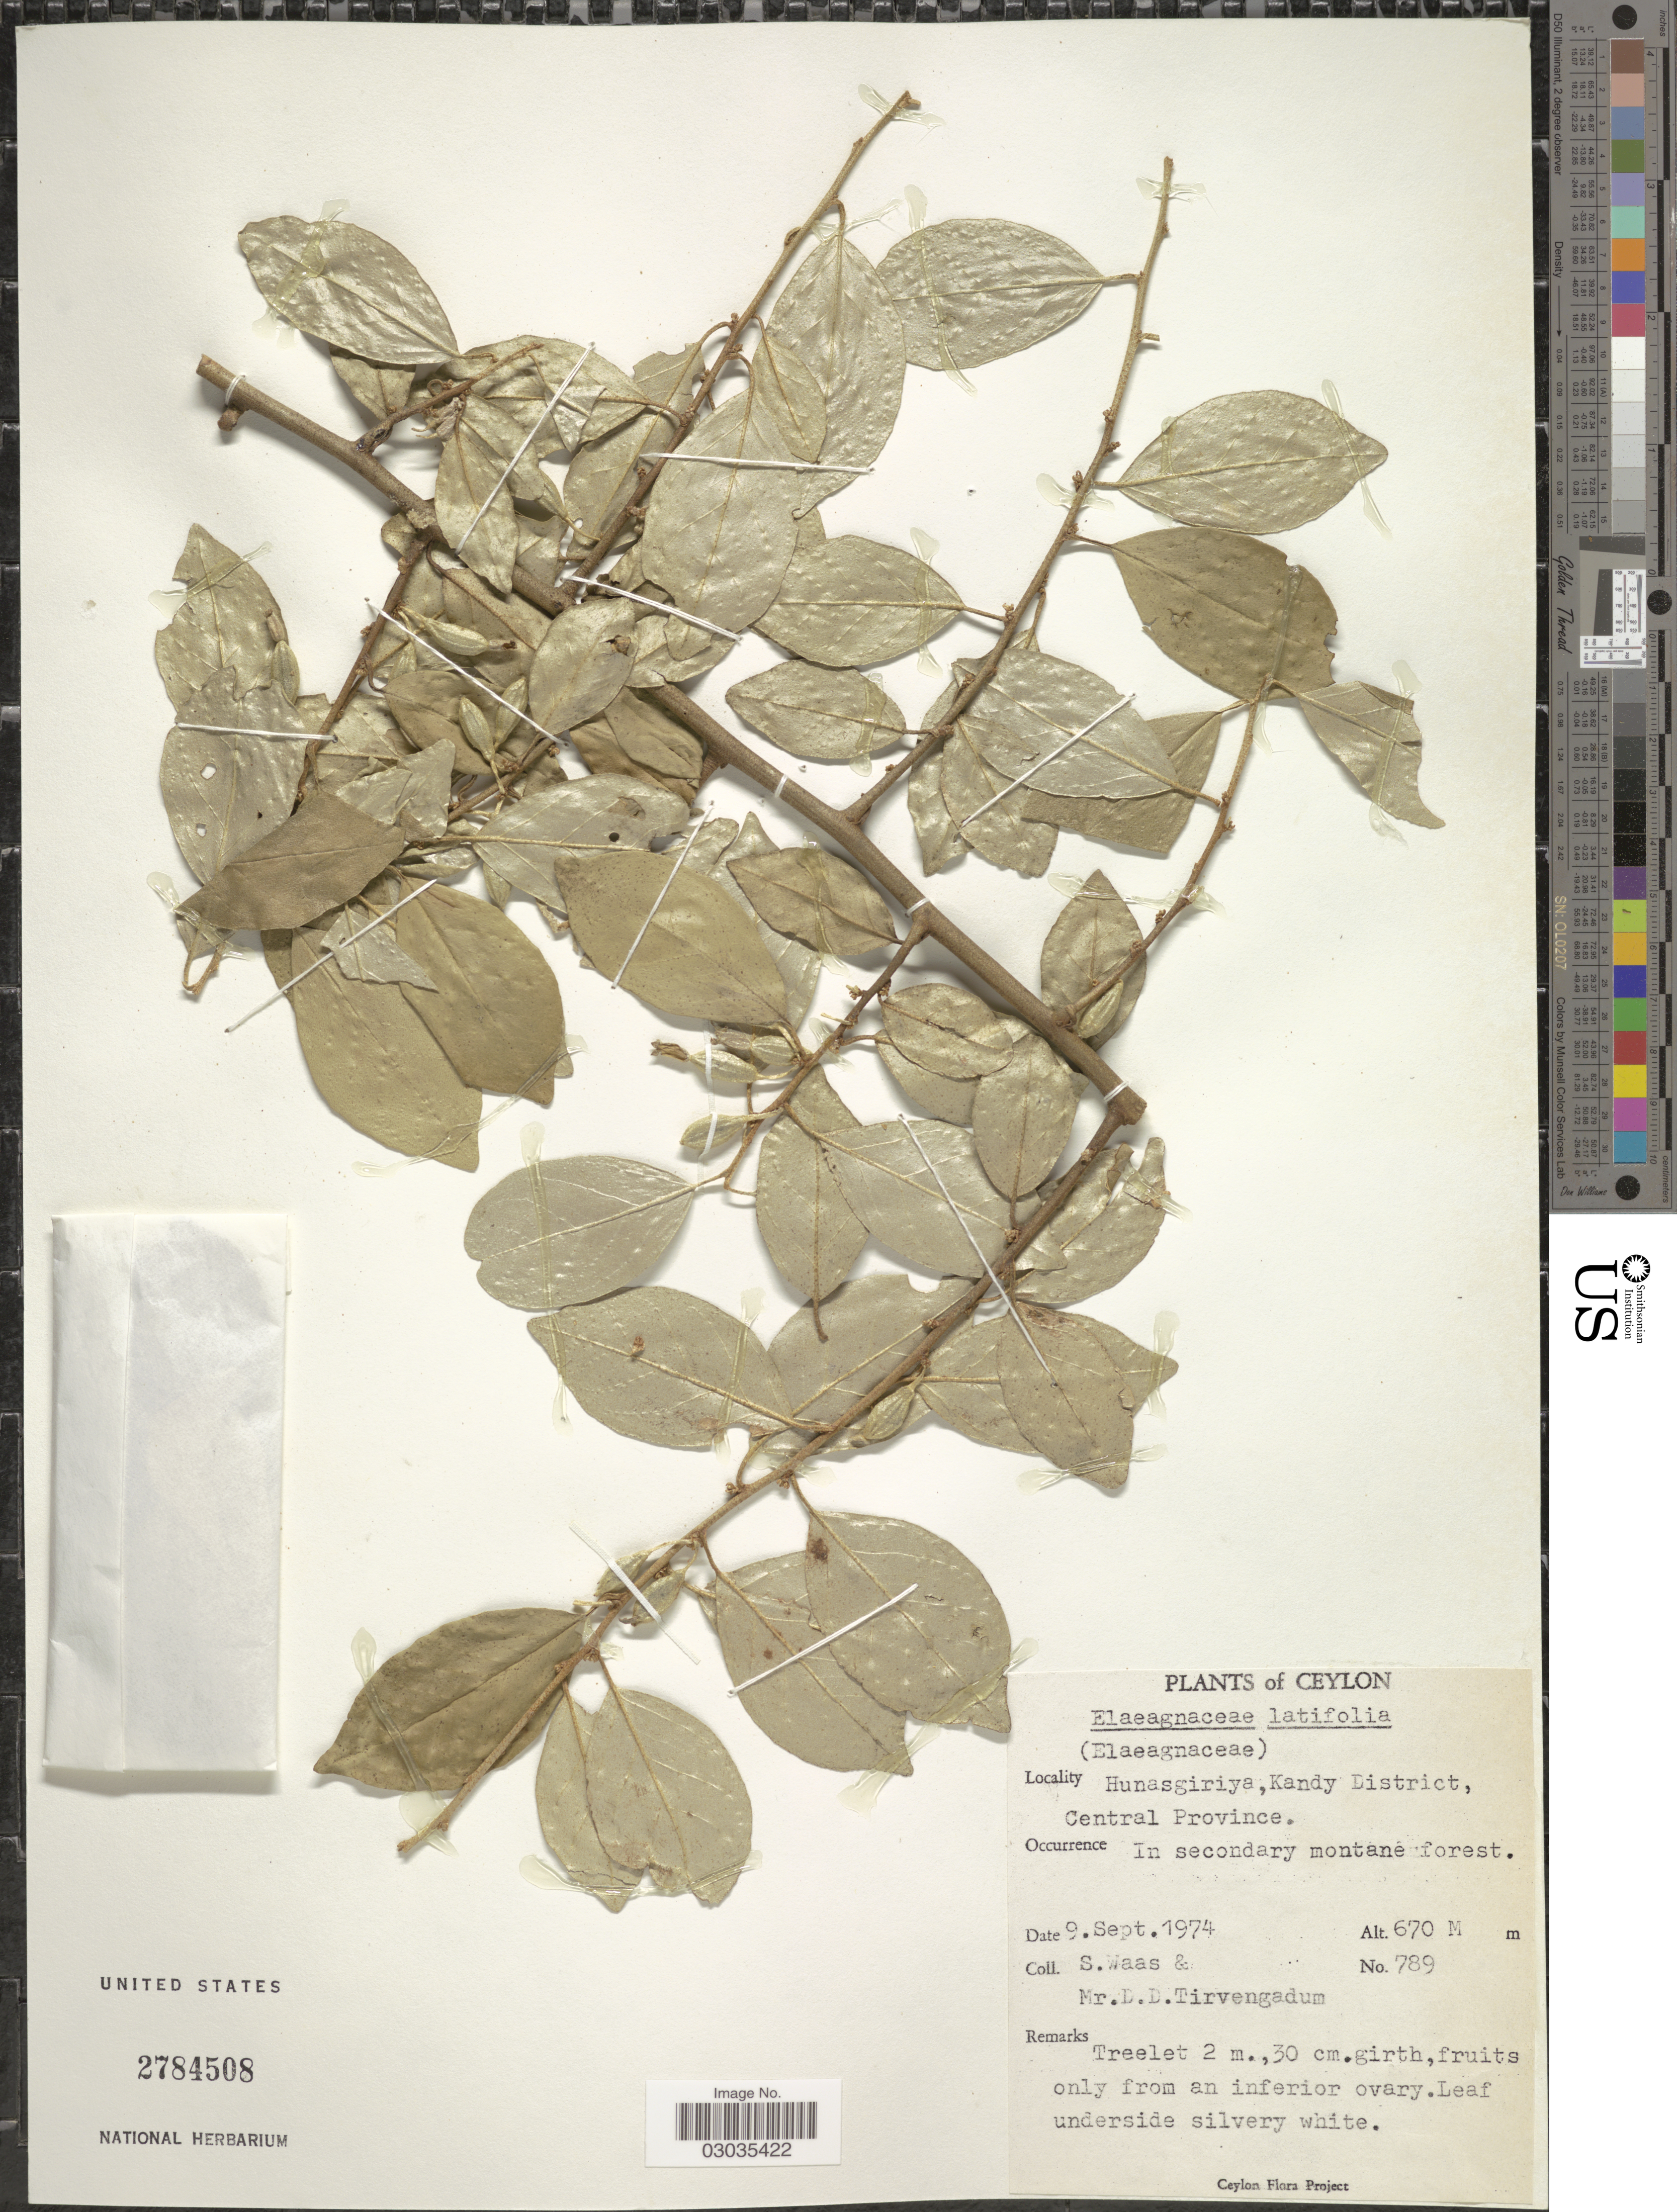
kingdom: Plantae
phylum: Tracheophyta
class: Magnoliopsida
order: Rosales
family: Elaeagnaceae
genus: Elaeagnus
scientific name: Elaeagnus latifolia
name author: L.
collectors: S. Waas & D. Tirvengadum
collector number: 789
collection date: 1974-09-09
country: Sri Lanka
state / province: Central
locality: Ceylon. Hunasgiriya, Kandy District.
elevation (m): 670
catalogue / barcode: US 2784508